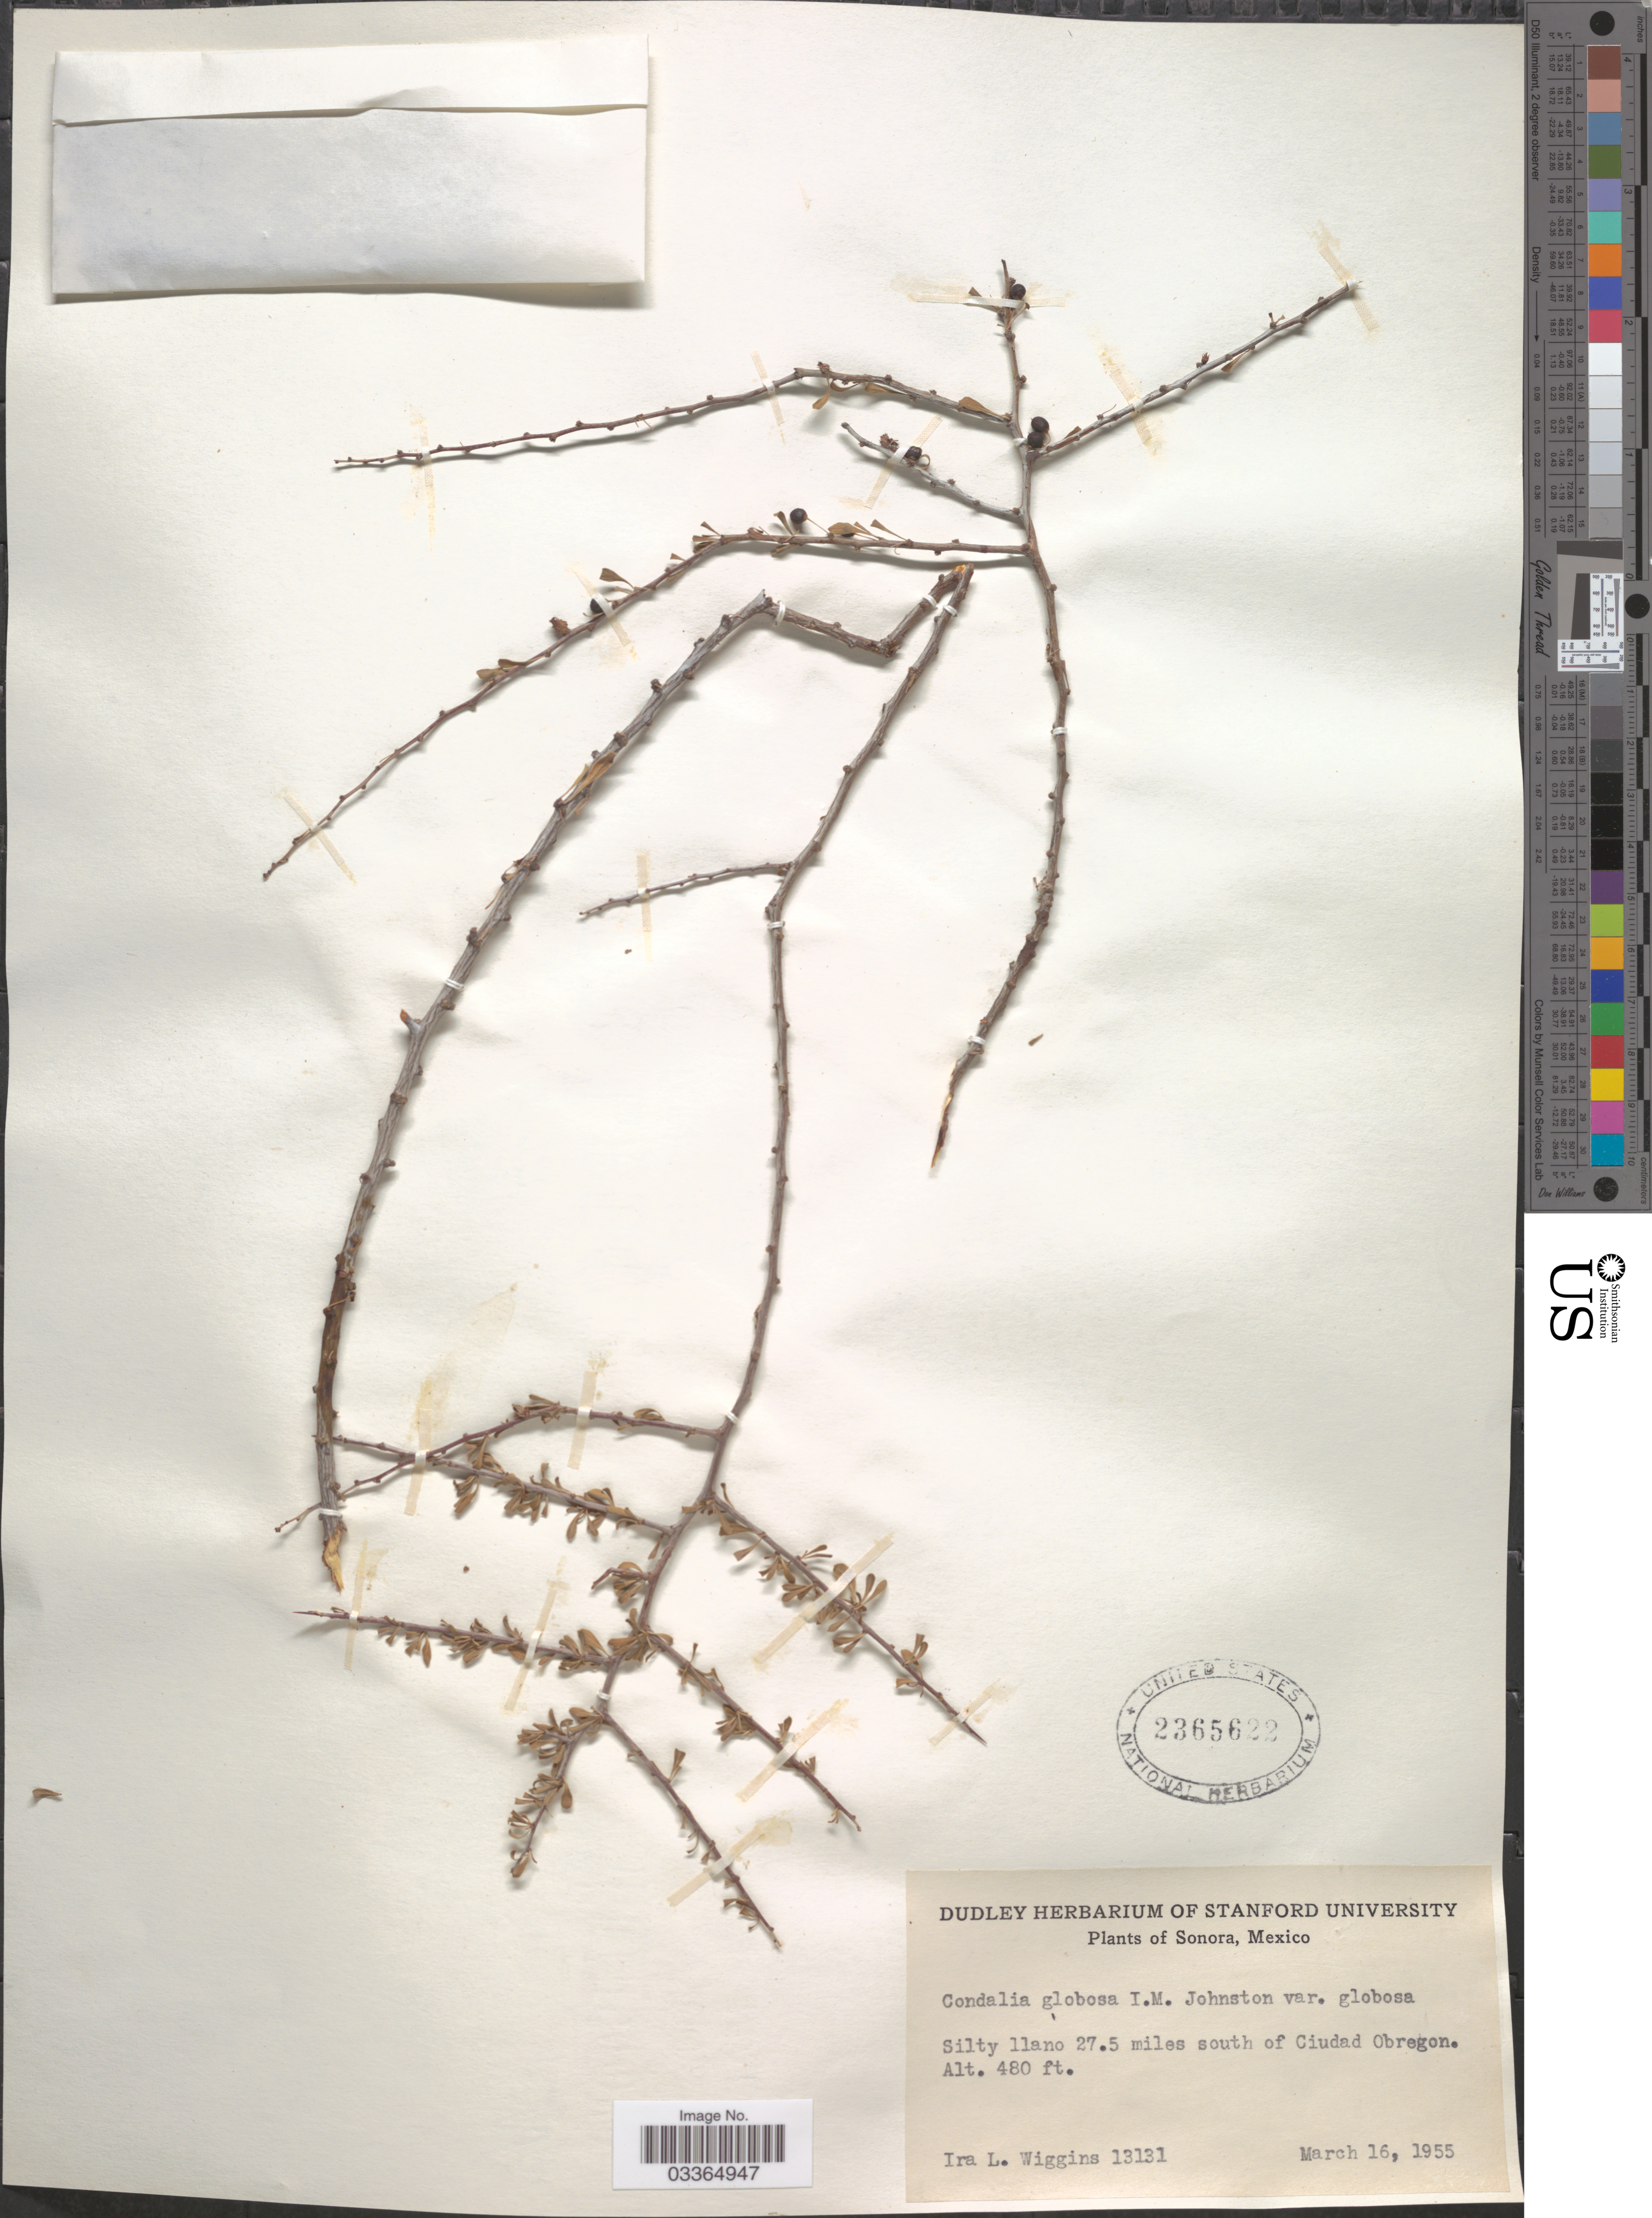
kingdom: Plantae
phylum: Tracheophyta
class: Magnoliopsida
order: Rosales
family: Rhamnaceae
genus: Condalia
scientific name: Condalia globosa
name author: I.M. Johnst.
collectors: I. L. Wiggins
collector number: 13131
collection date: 1955-03-16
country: Mexico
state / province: Sonora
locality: Silty llano 27.5 miles south of Ciudad Obregon.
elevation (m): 146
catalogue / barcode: US 2365622